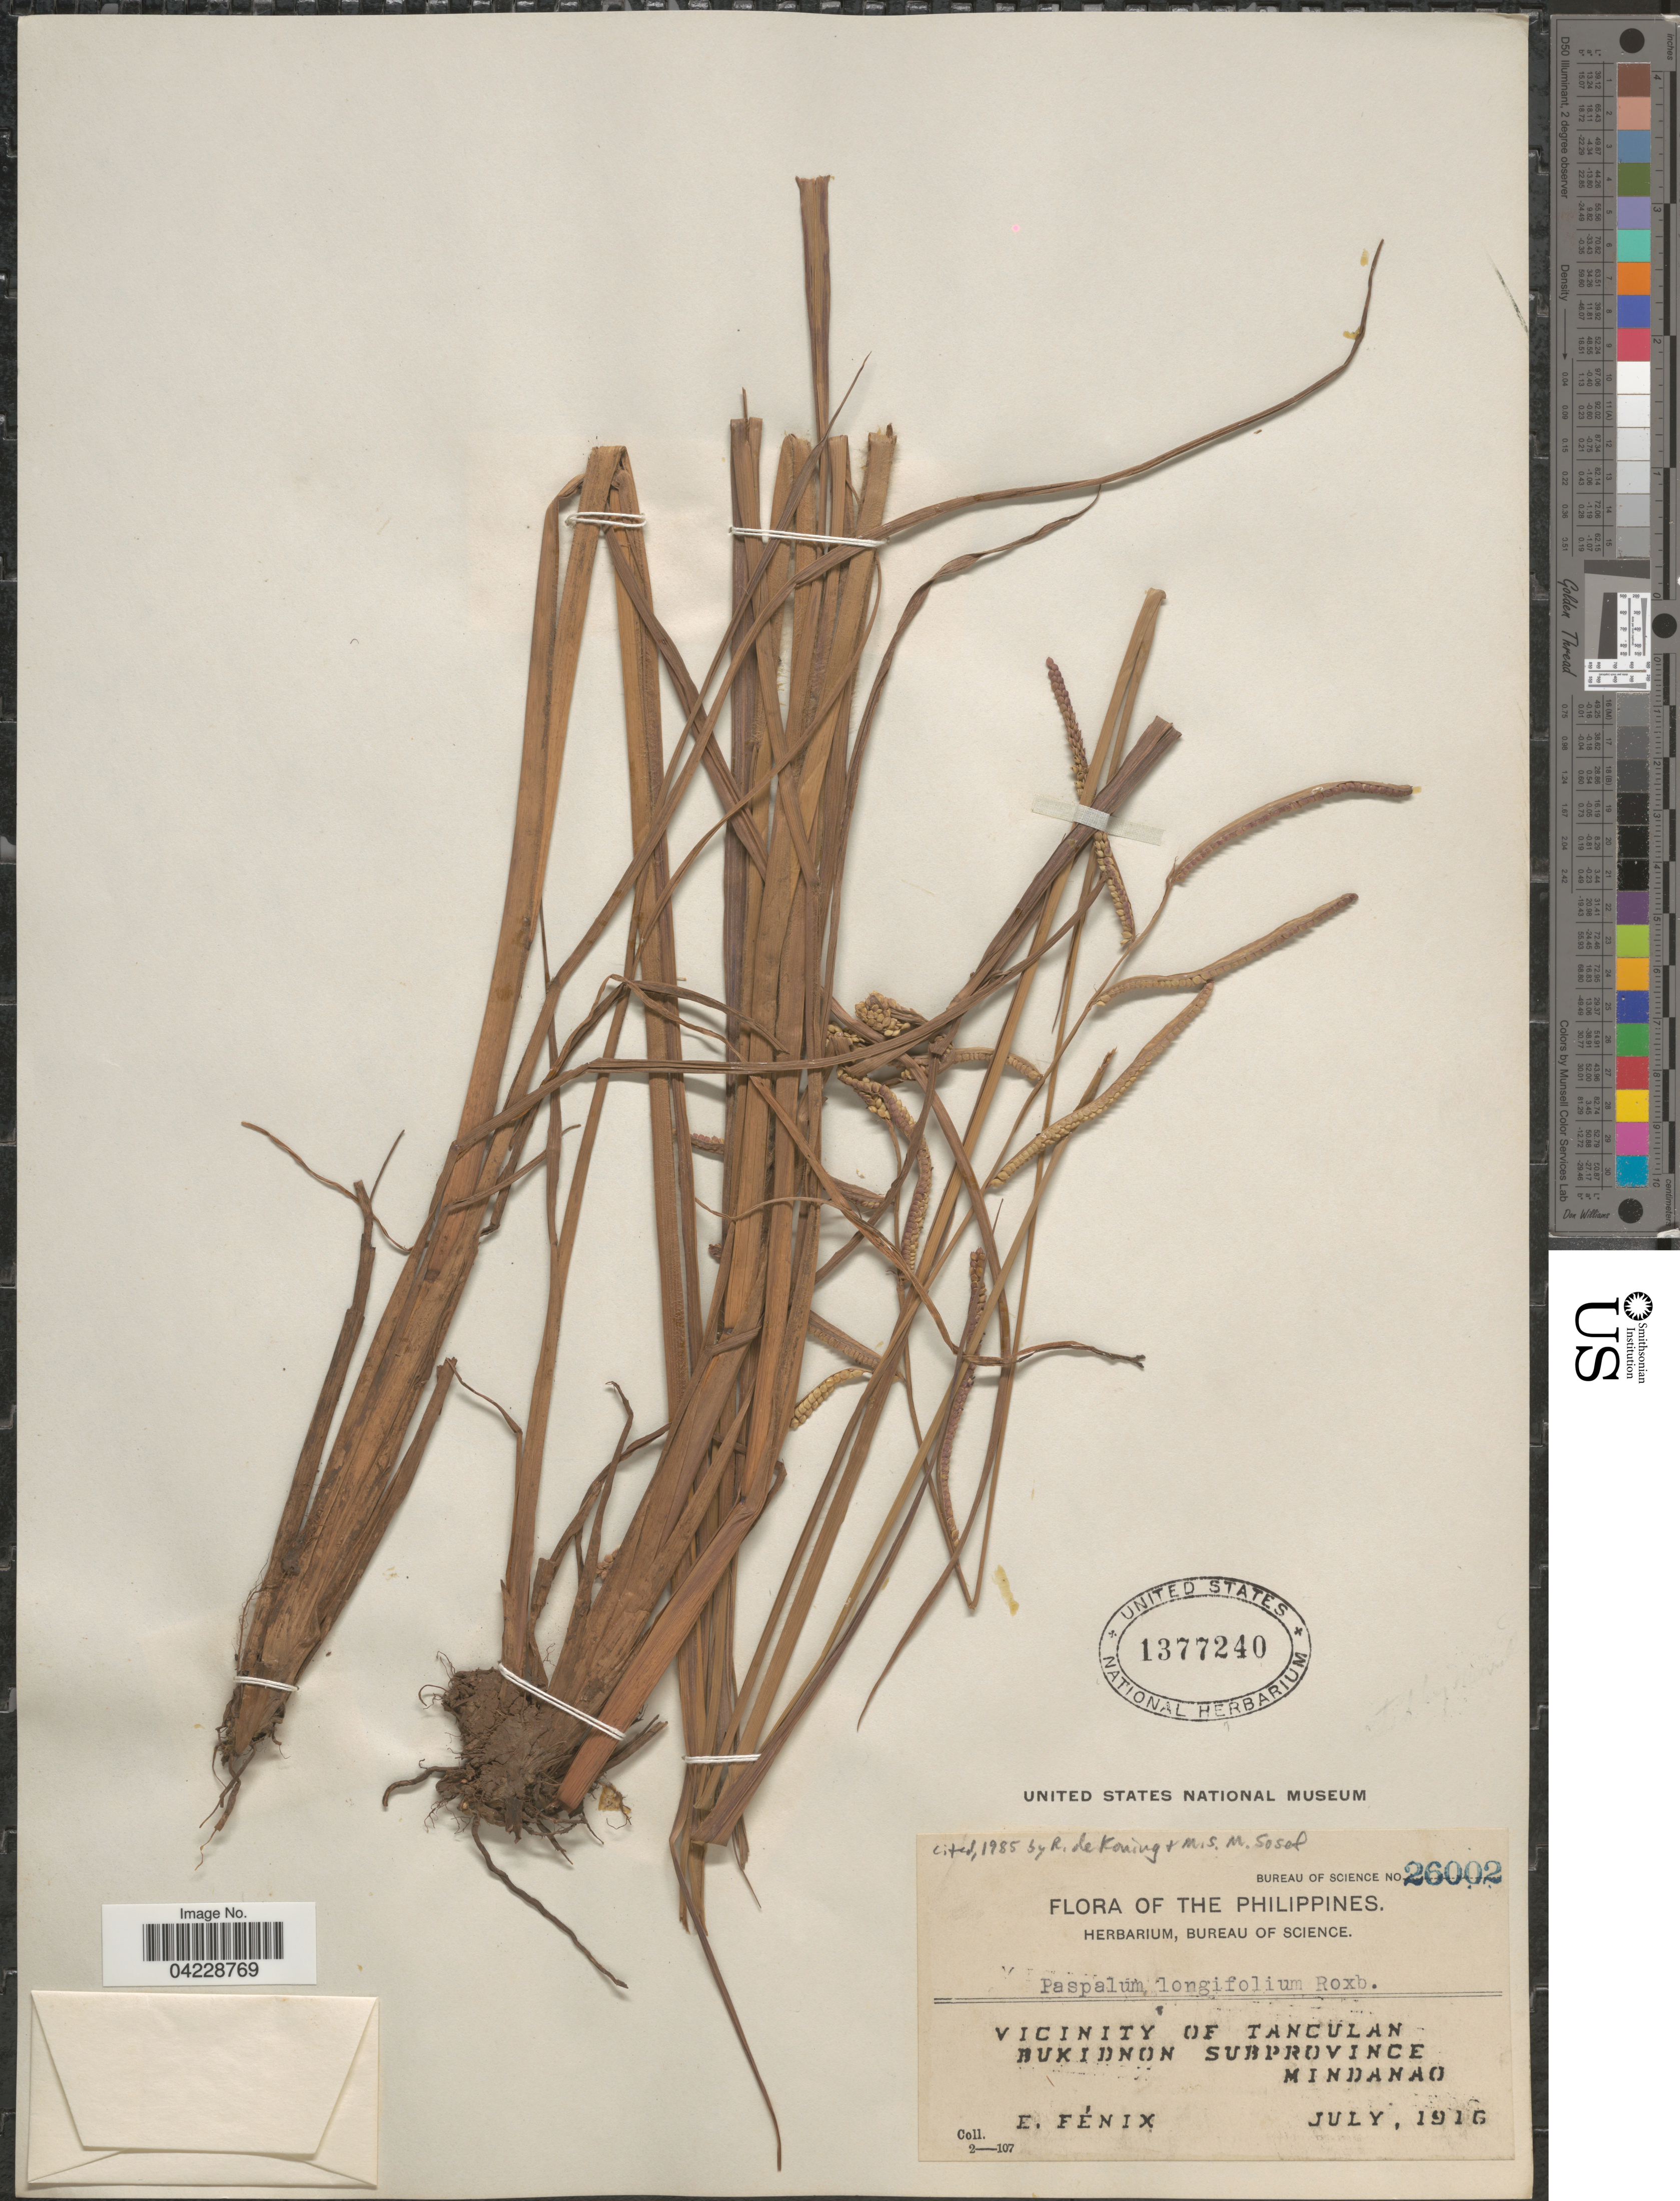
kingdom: Plantae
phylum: Tracheophyta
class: Liliopsida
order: Poales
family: Poaceae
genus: Paspalum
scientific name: Paspalum longifolium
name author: Roxb.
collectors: E. Fénix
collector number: Bureau of Science 26002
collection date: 1916-07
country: Philippines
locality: Vicinity of Tanculan. Bukidnon Subprovince. Mindanao.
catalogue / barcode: US 1377240